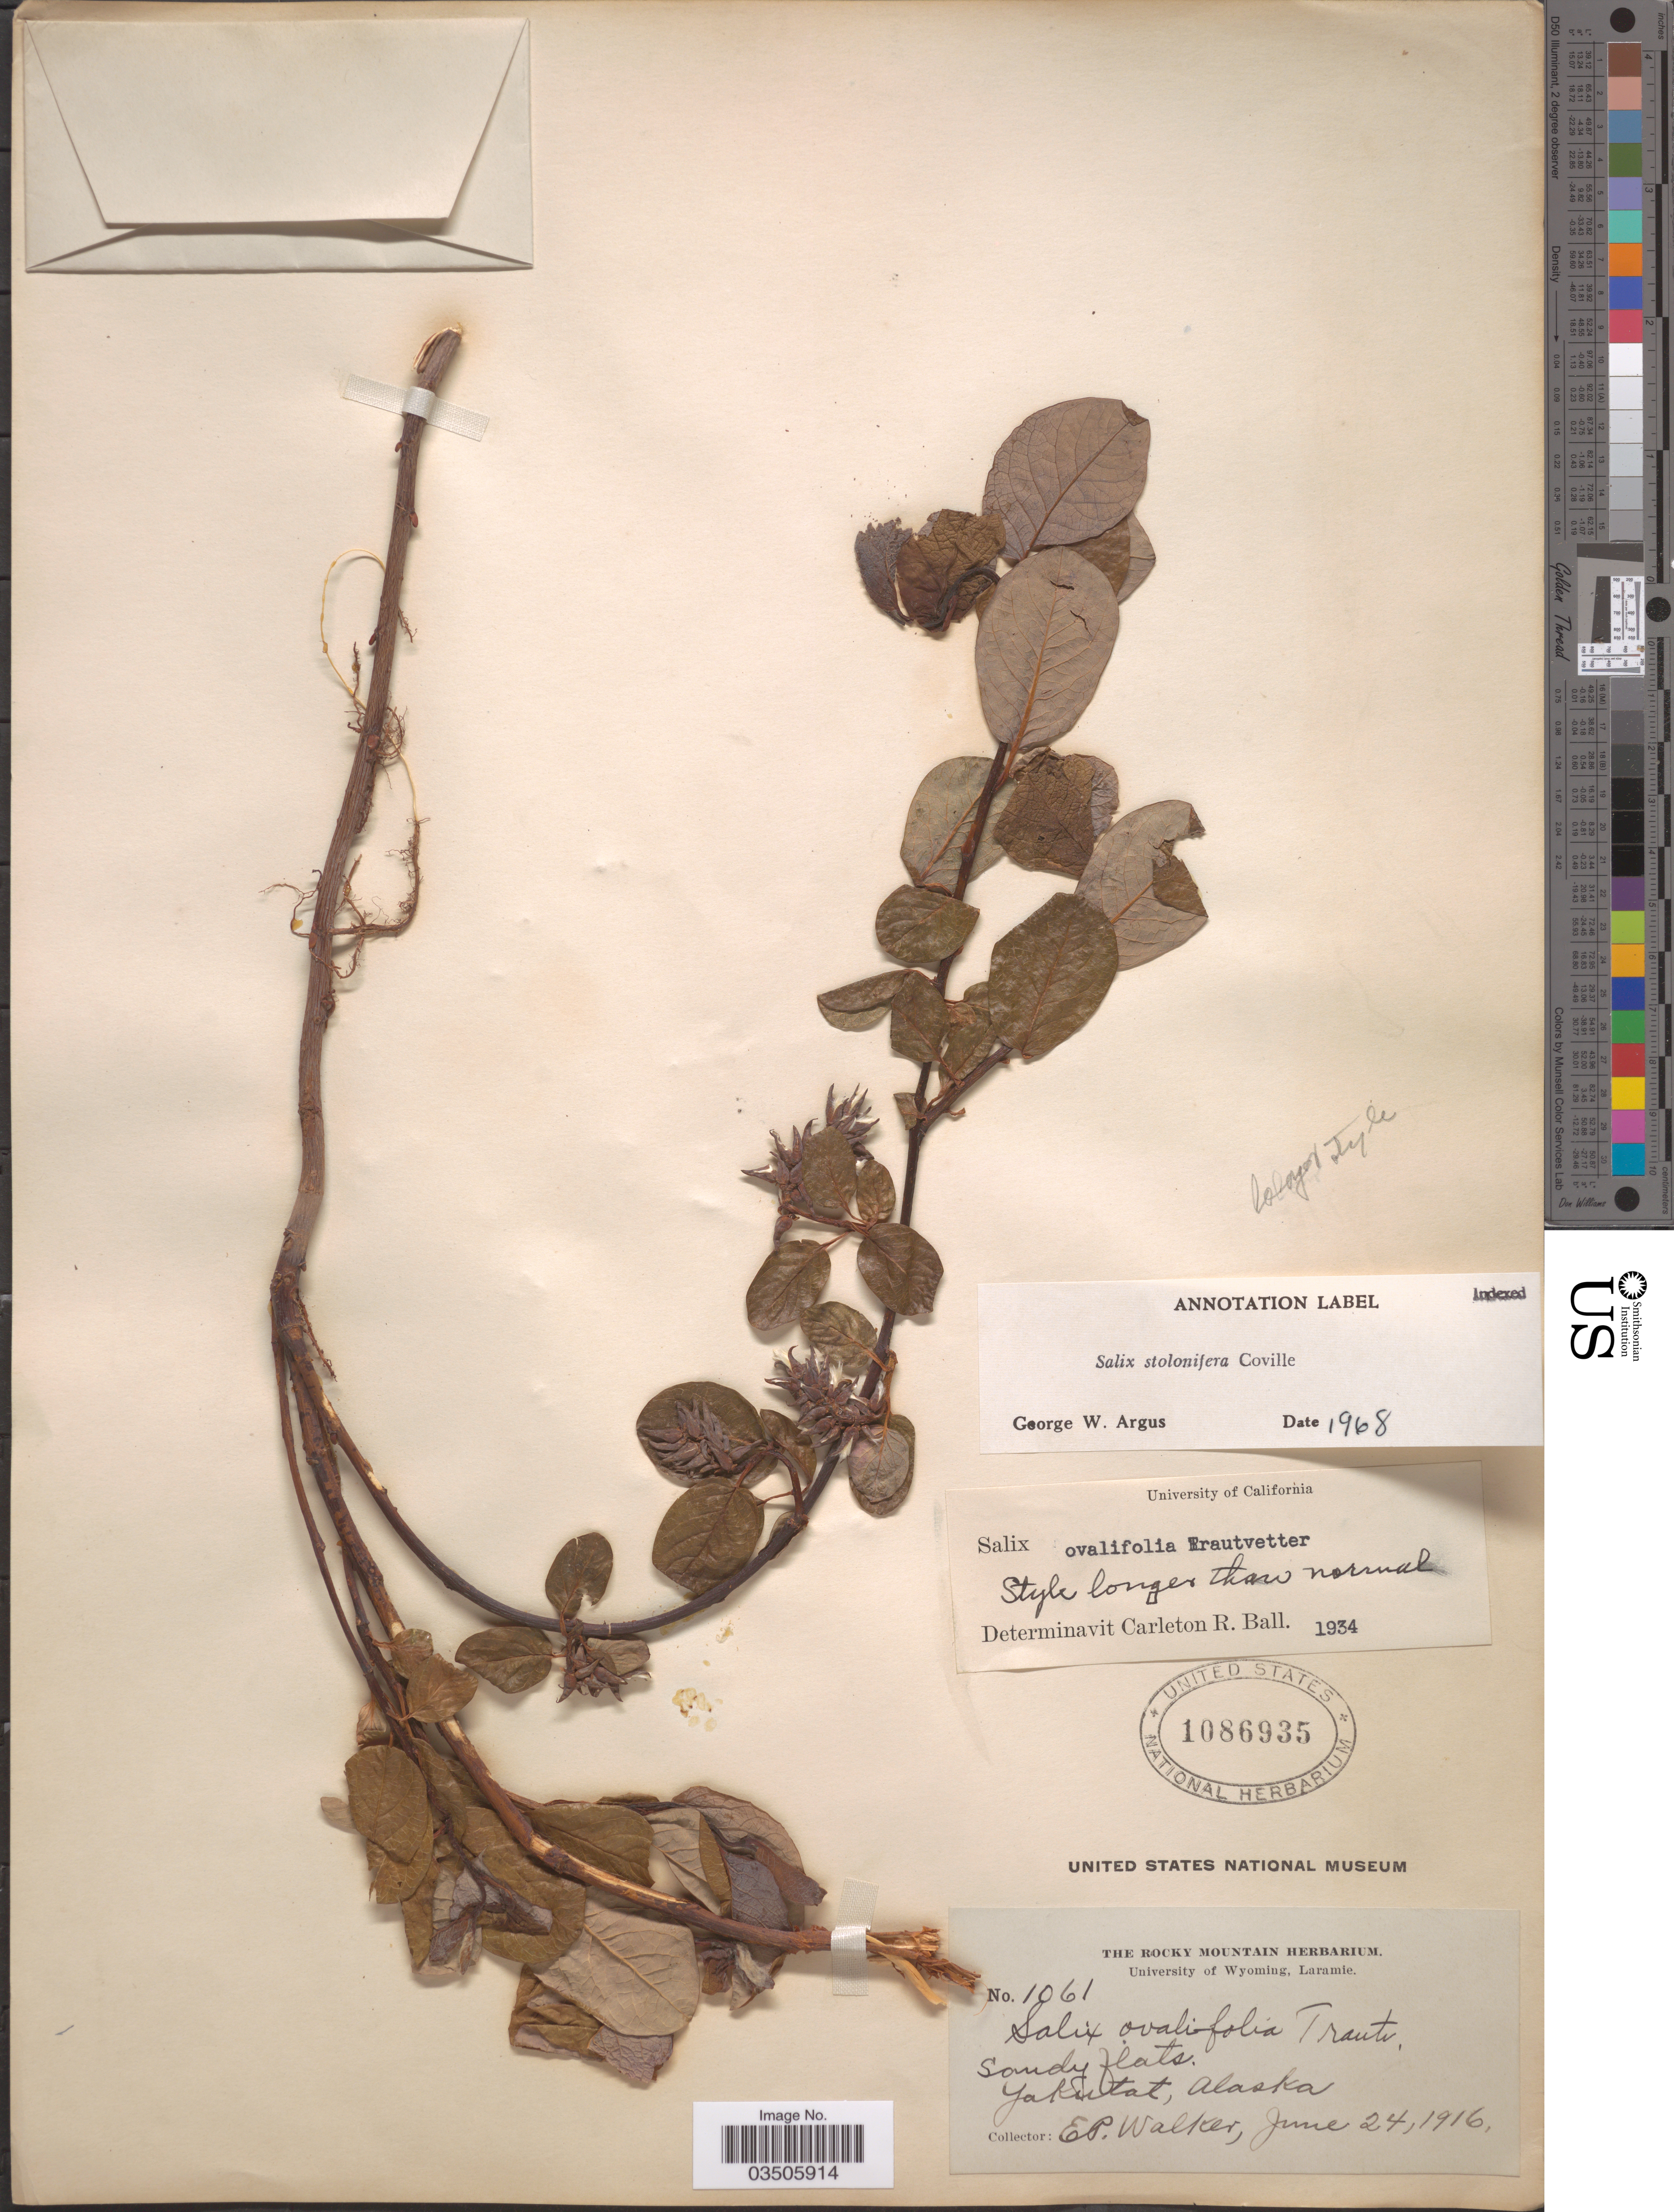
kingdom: Plantae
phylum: Tracheophyta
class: Magnoliopsida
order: Malpighiales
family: Salicaceae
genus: Salix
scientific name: Salix stolonifera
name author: Coville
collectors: E. Walker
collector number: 1061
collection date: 1916-06-24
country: United States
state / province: Alaska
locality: Yakutat.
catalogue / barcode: US 1086935